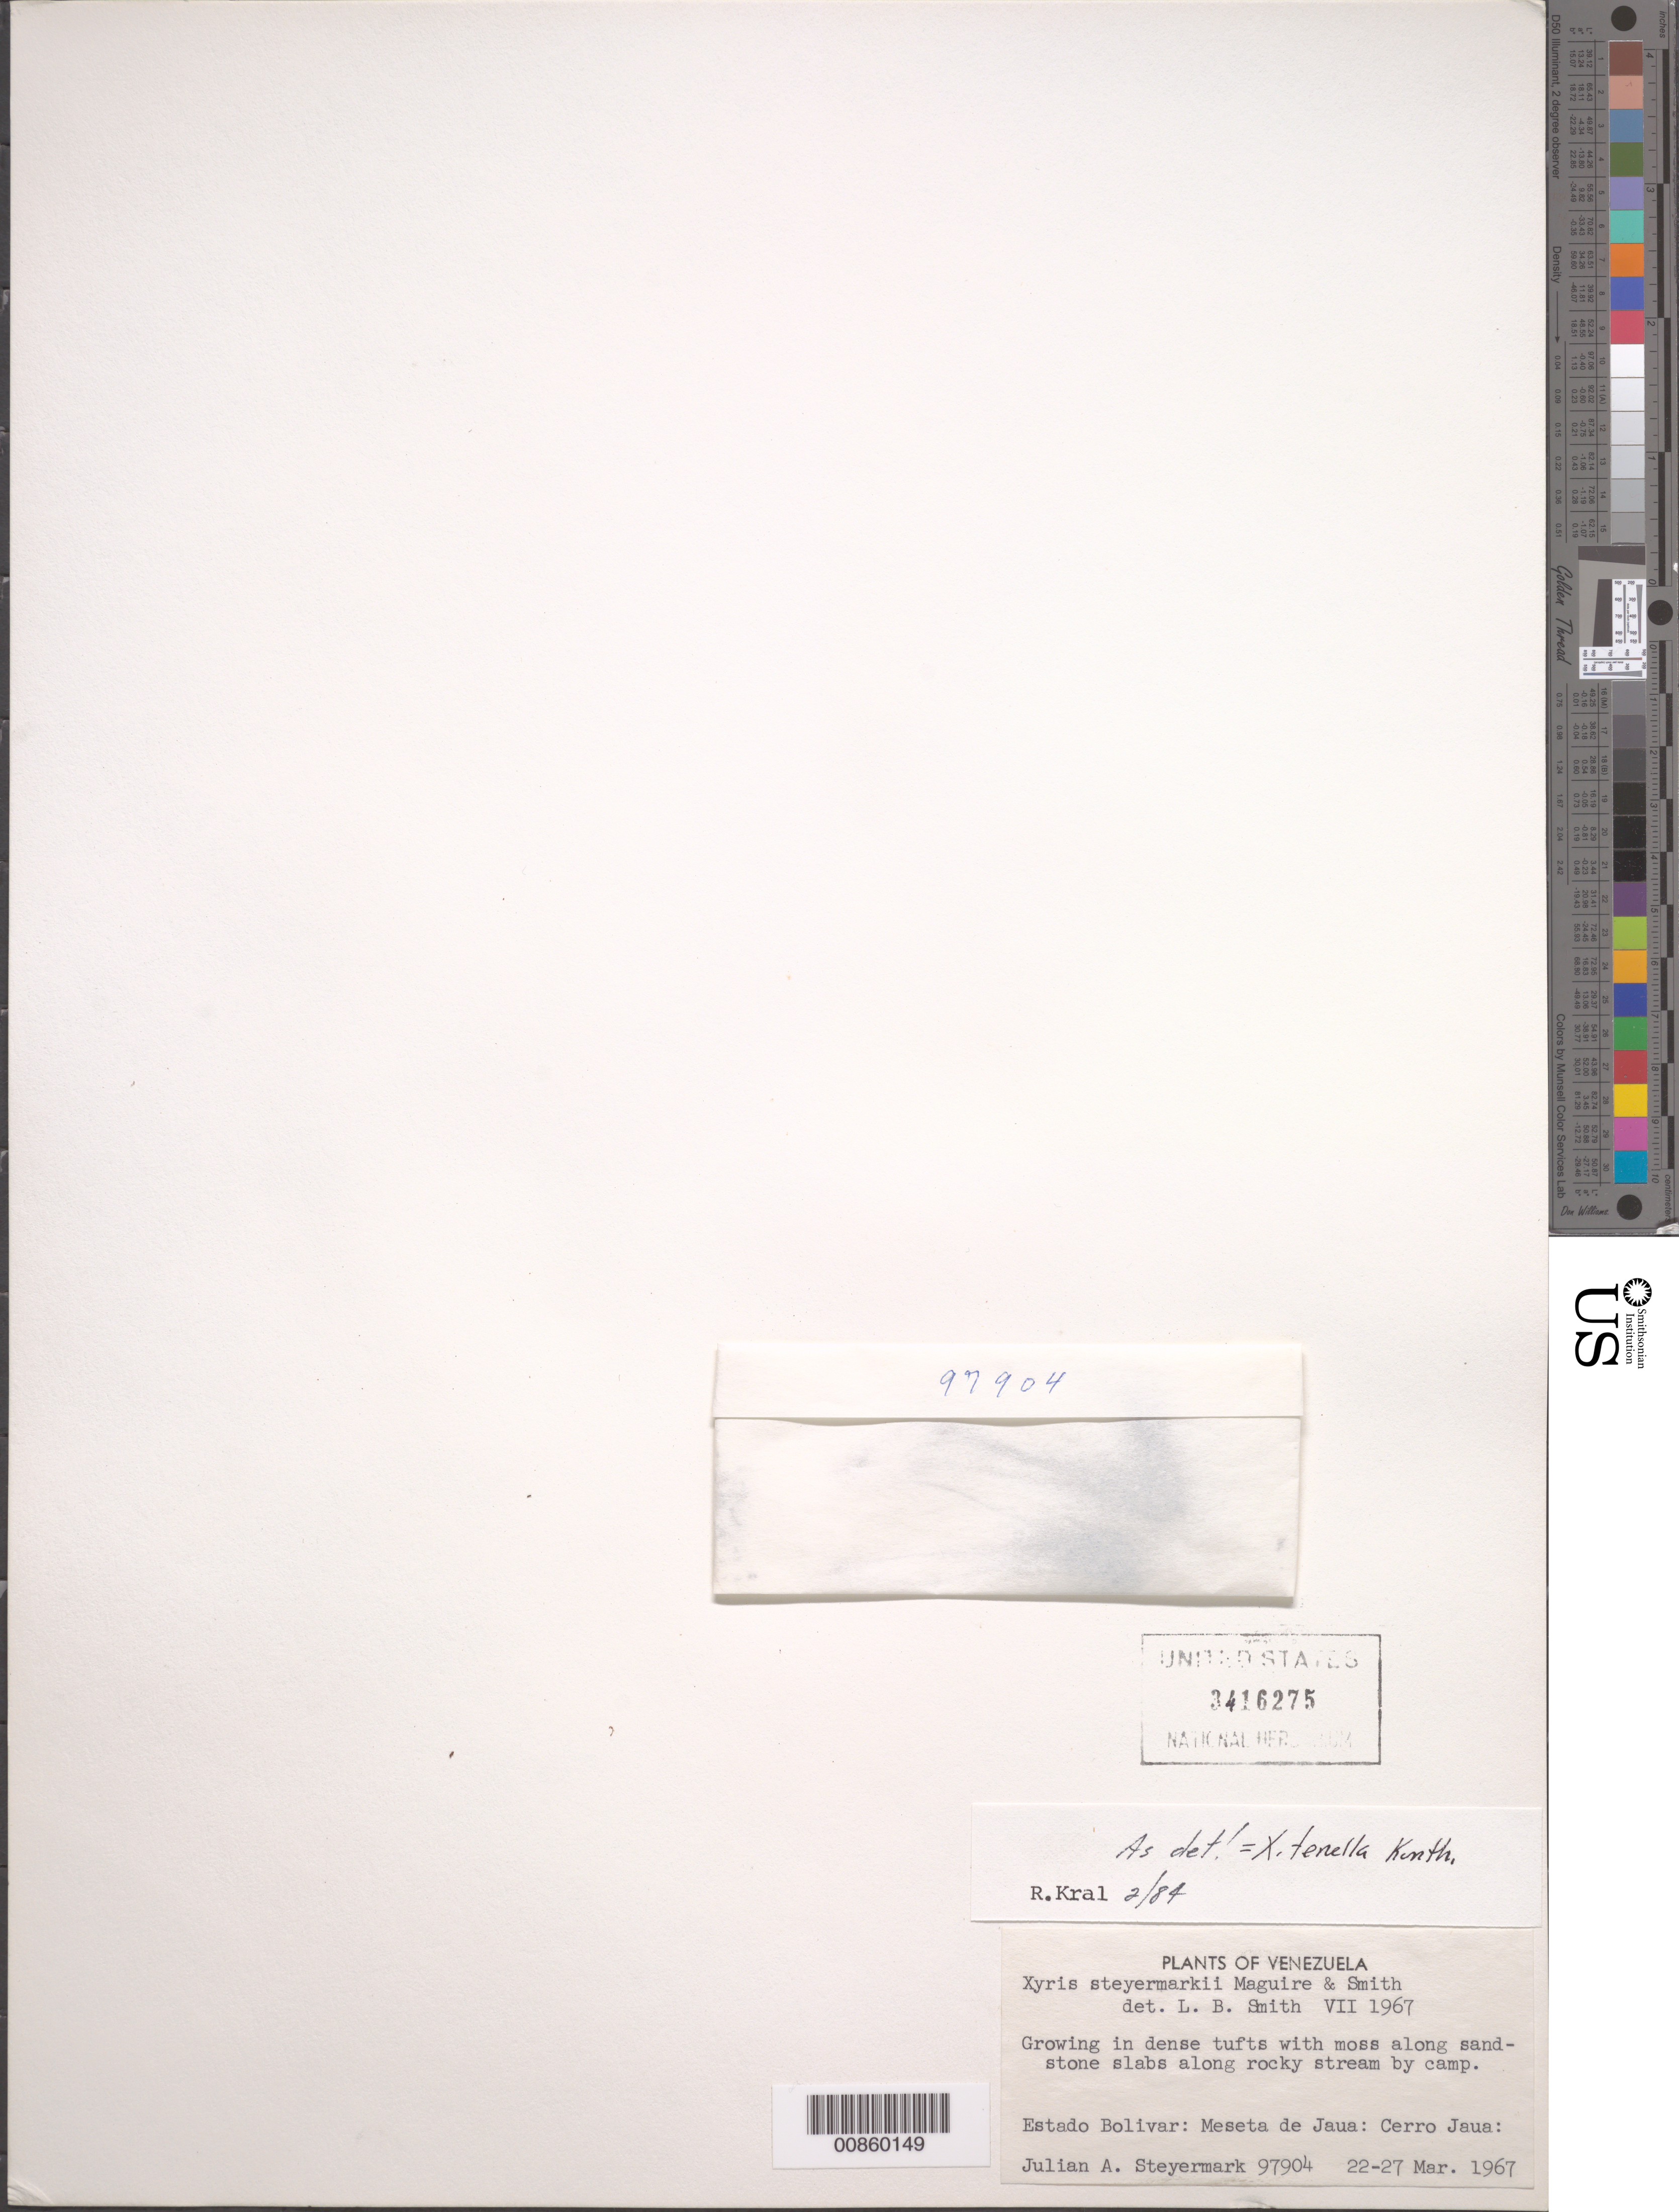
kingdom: Plantae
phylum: Tracheophyta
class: Liliopsida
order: Poales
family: Xyridaceae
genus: Xyris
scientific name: Xyris tenella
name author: Kunth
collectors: J. Steyermark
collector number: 97904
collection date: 1967-03-22/1967-03-27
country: Venezuela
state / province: Bolivar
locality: Along sandstone slabs along rocky stream by camp. Estado Bolivar: Meseta de Jaua: Cerro Jaua.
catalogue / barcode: US 3416275